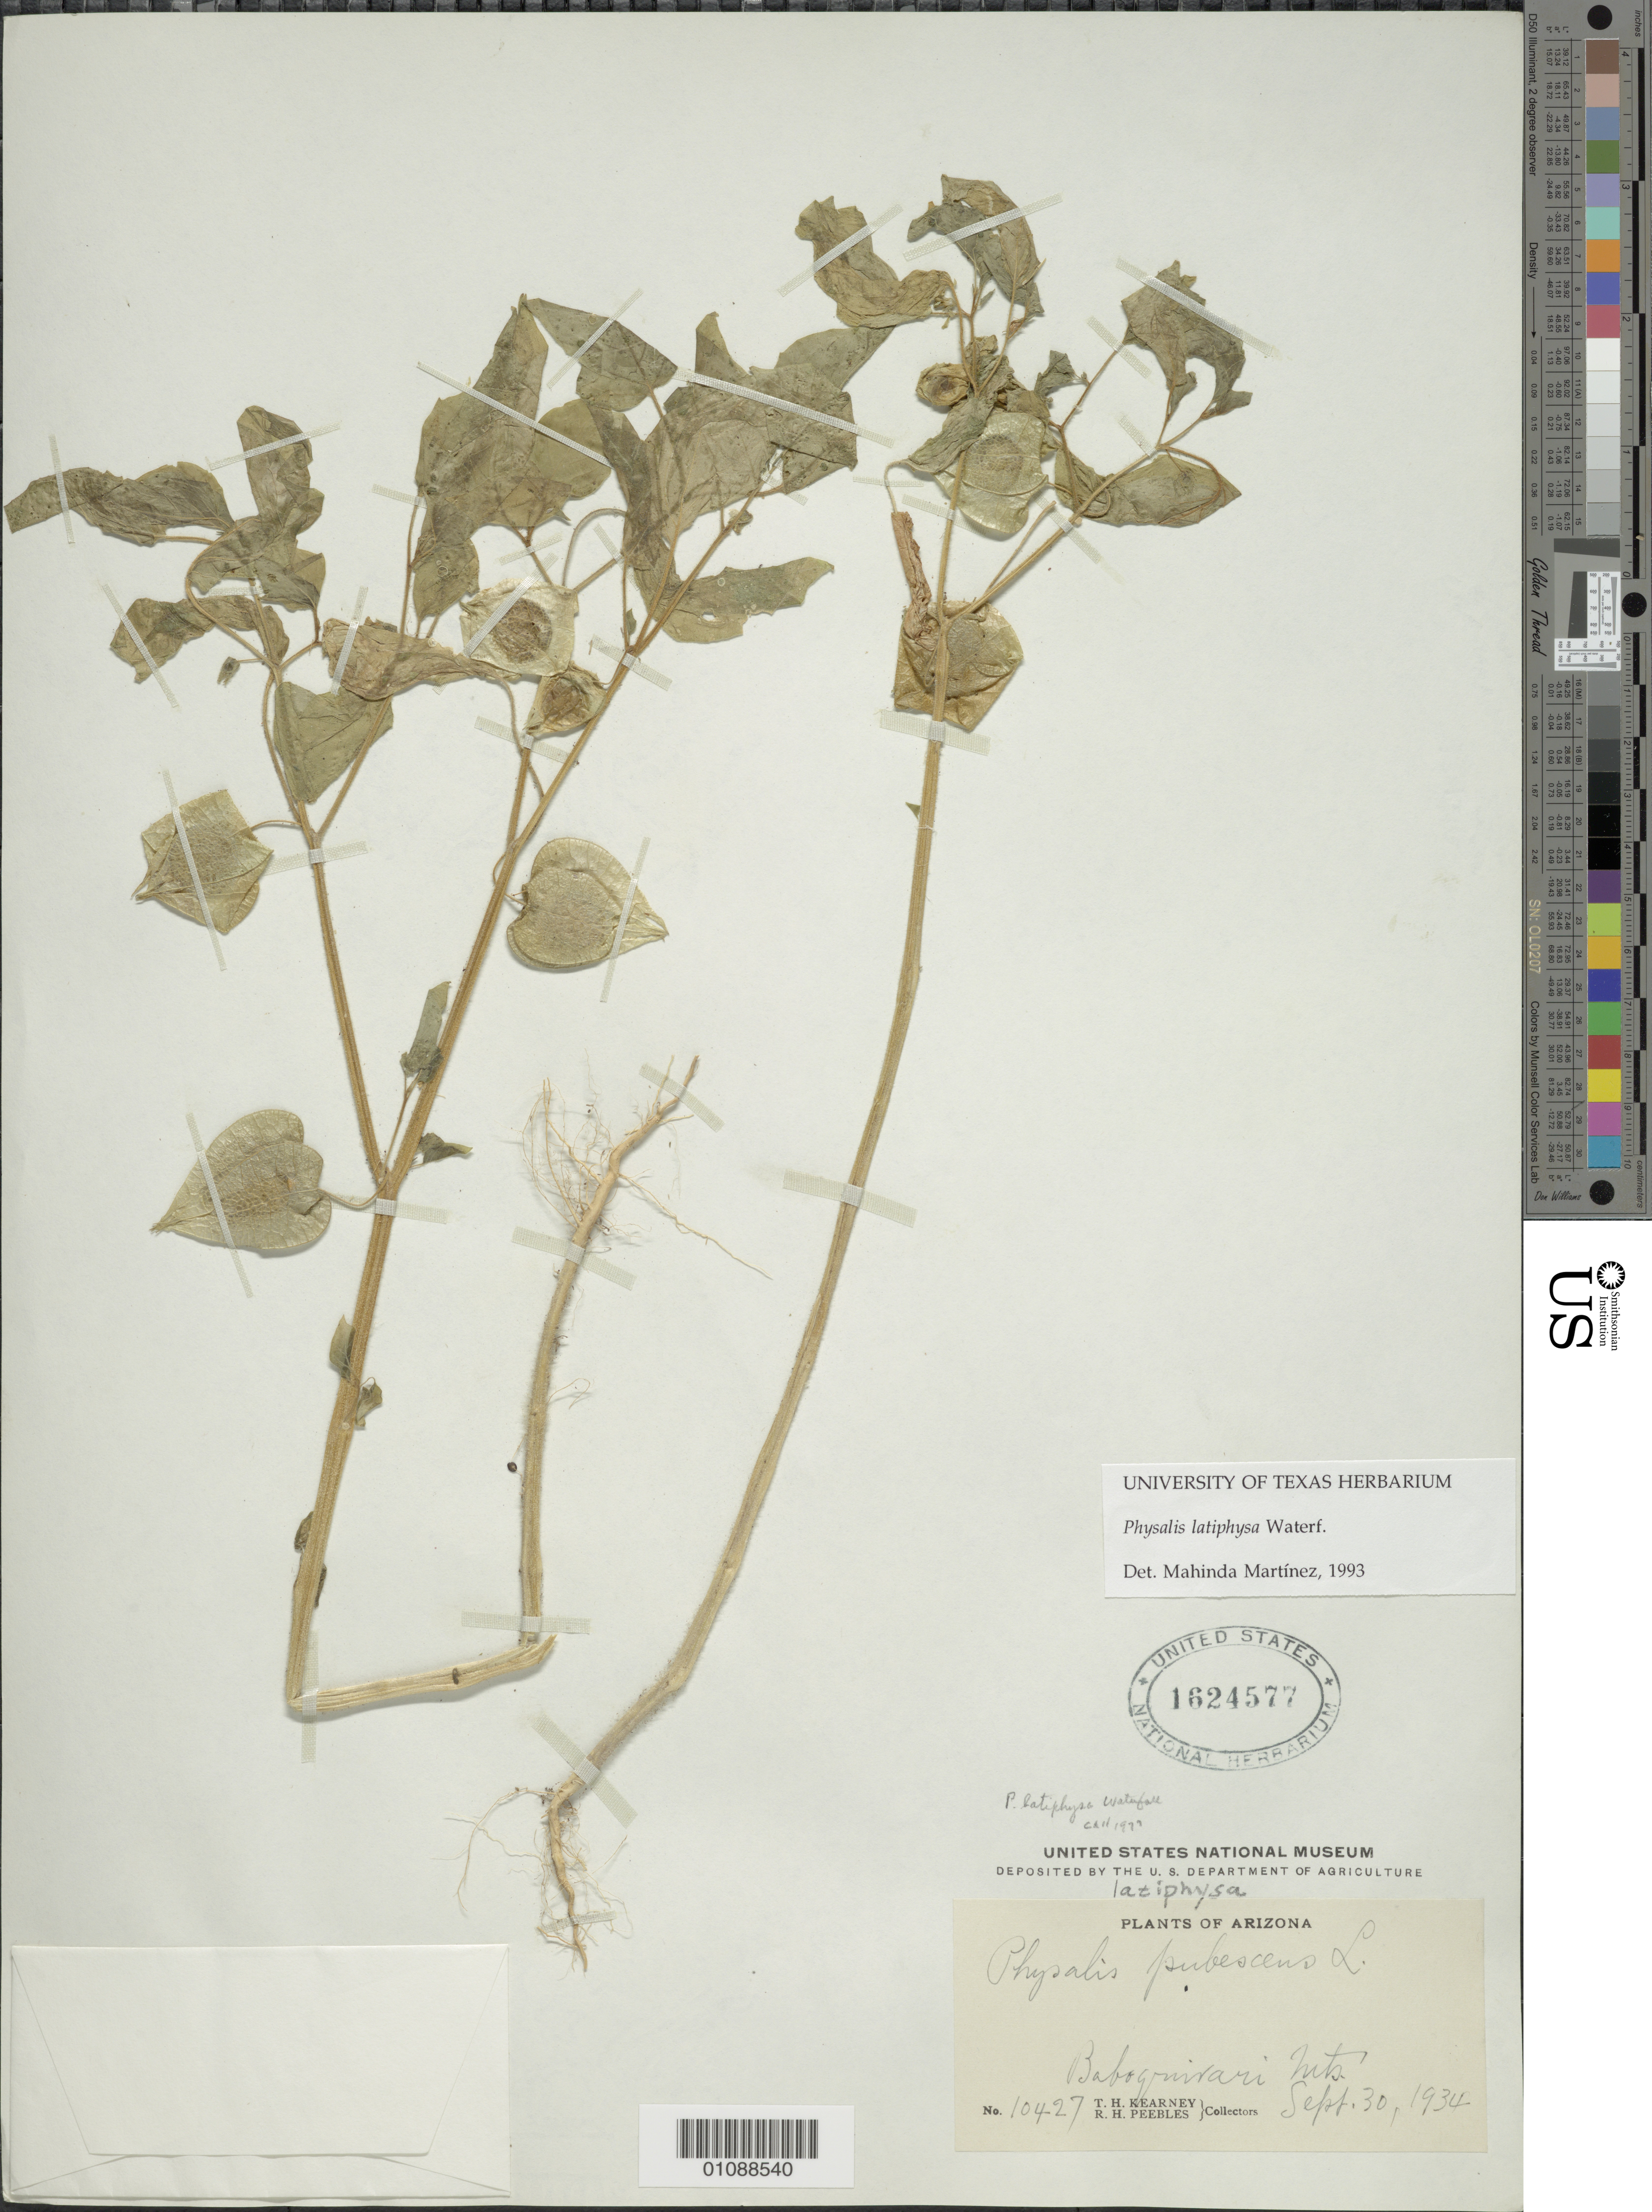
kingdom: Plantae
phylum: Tracheophyta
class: Magnoliopsida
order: Solanales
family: Solanaceae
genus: Physalis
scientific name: Physalis latiphysa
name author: Waterf.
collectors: T. H. Kearney & R. H. Peebles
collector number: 10427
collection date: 1934-09-30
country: United States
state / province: Arizona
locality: Baboquivari Mts.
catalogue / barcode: US 1624577